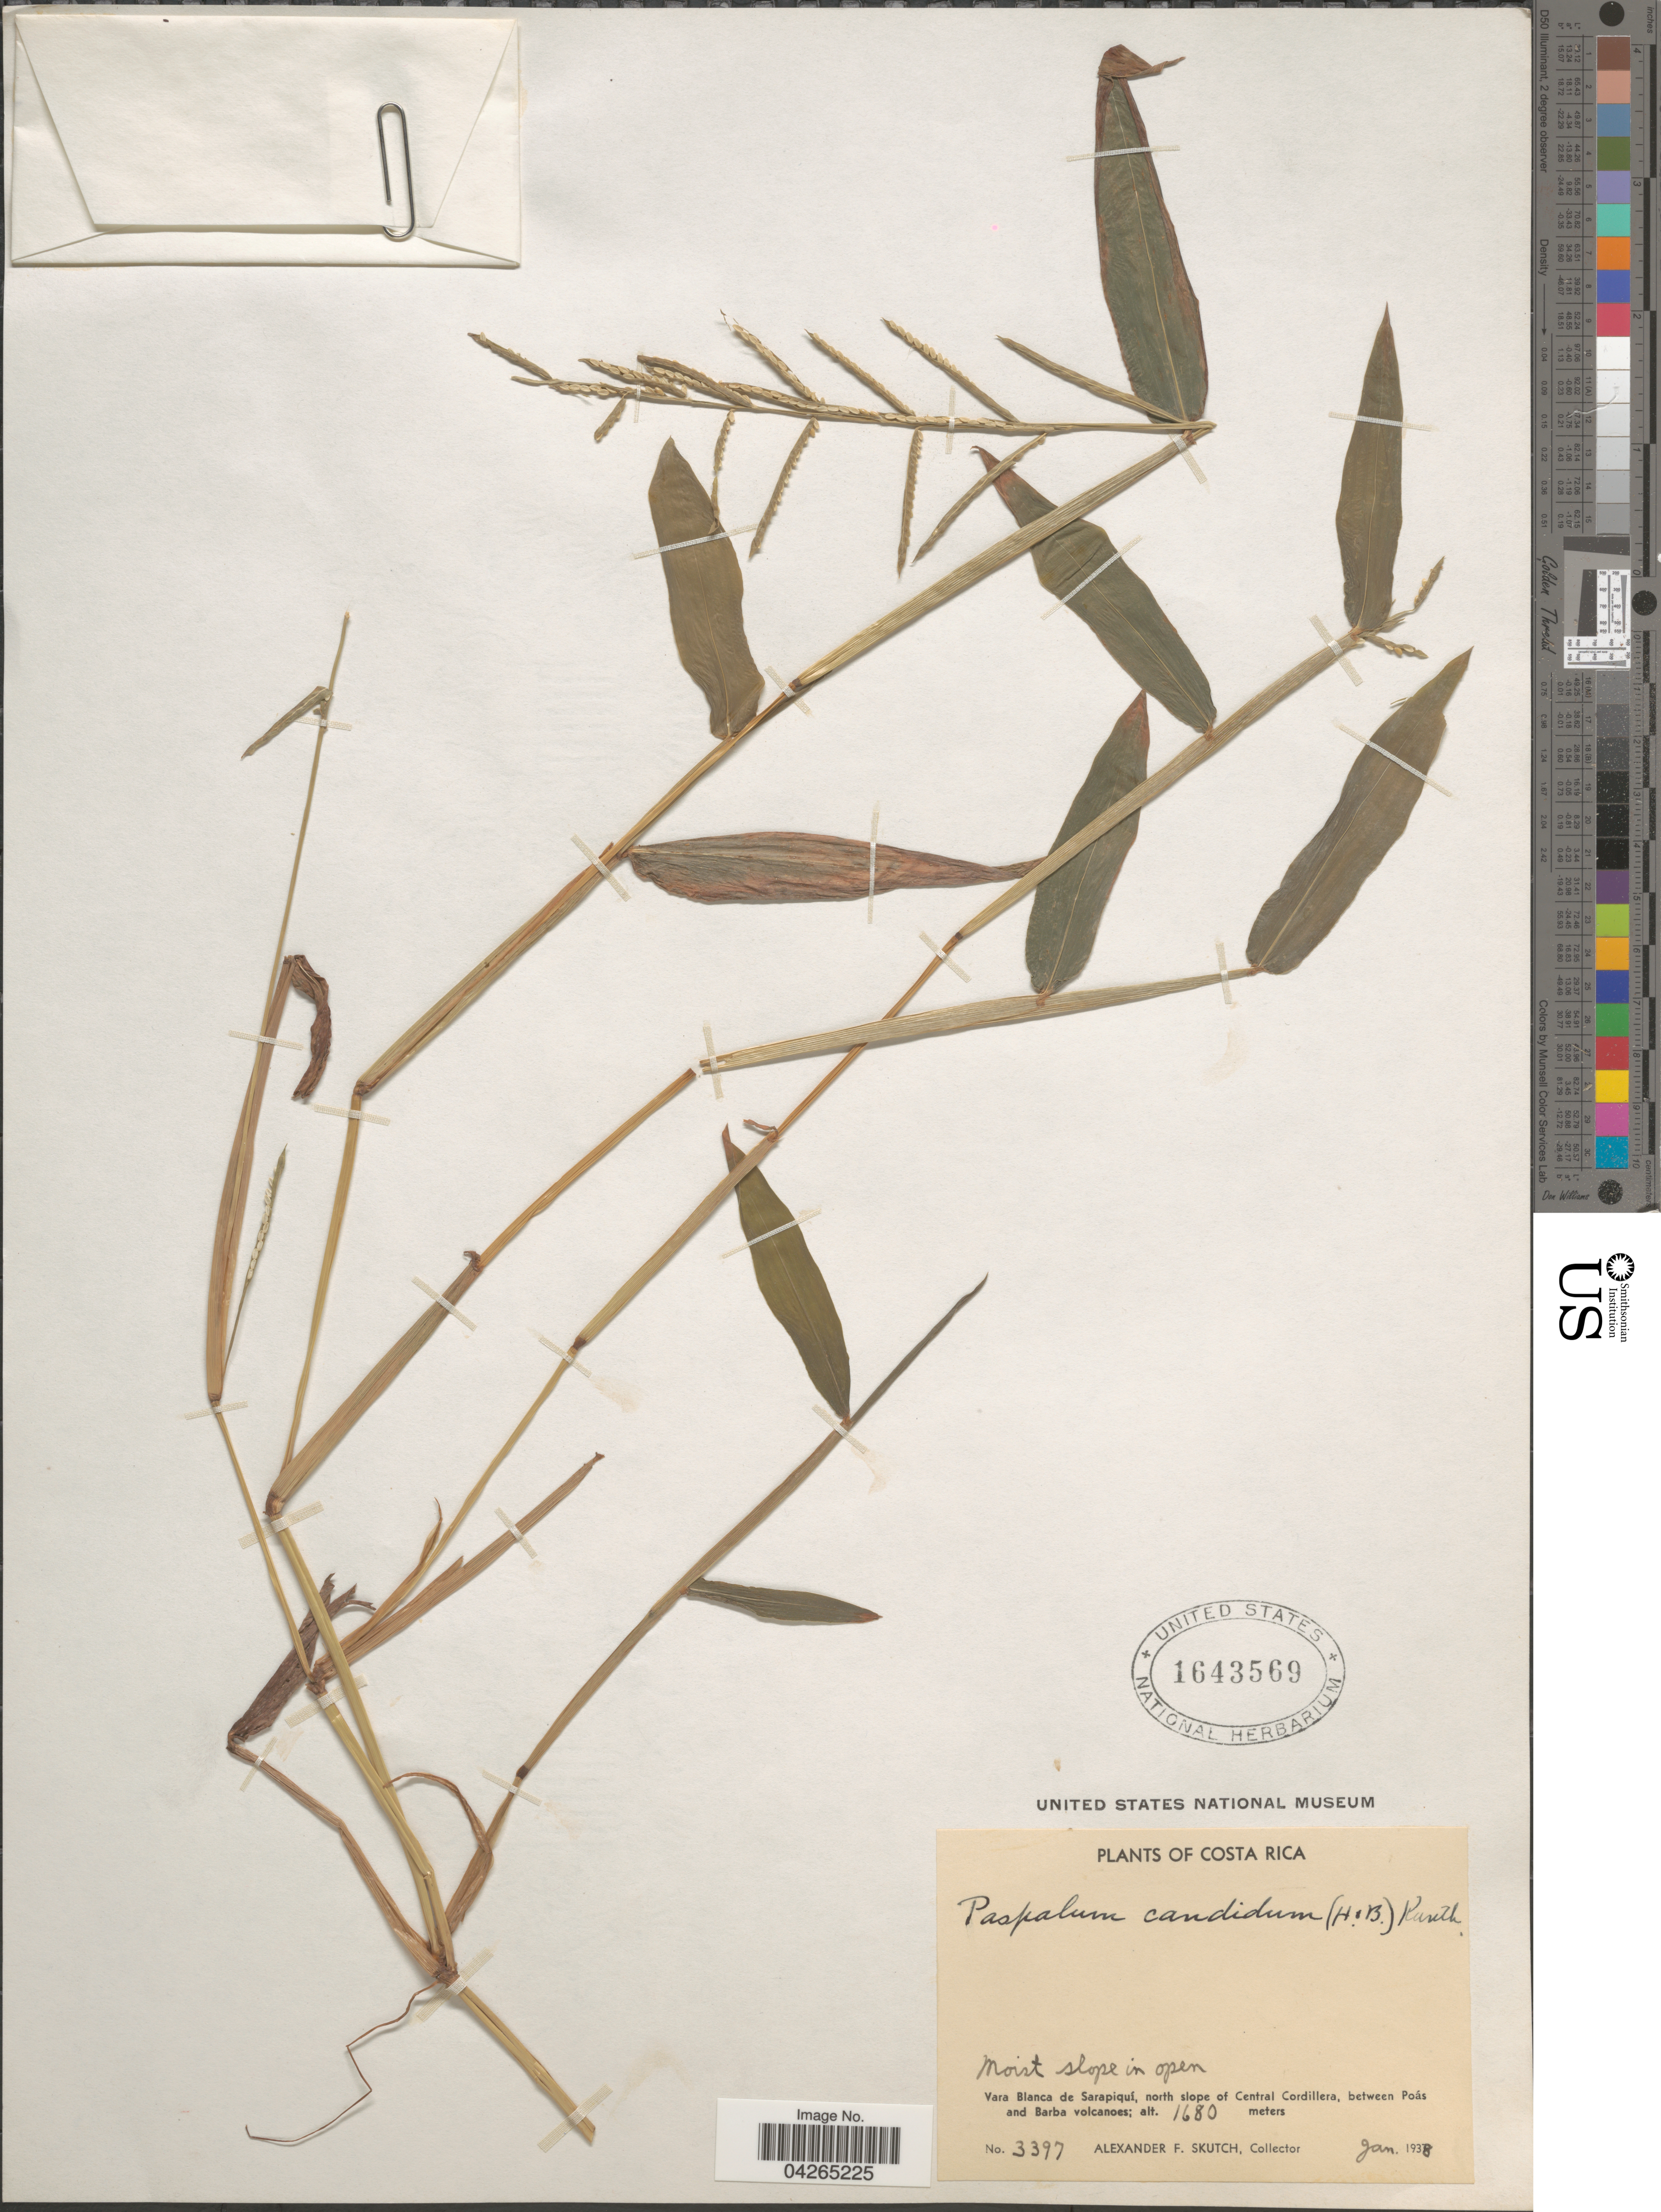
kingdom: Plantae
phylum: Tracheophyta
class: Liliopsida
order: Poales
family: Poaceae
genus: Paspalum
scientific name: Paspalum candidum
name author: (Humb. & Bonpl. ex Fleugge) Kunth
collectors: A. F. Skutch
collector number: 3397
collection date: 1938-01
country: Costa Rica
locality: Vara Blanca de Sarapiquí, north slope of Central Cordillera, between Poás and Barba volcanoes.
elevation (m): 1680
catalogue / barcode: US 1643569